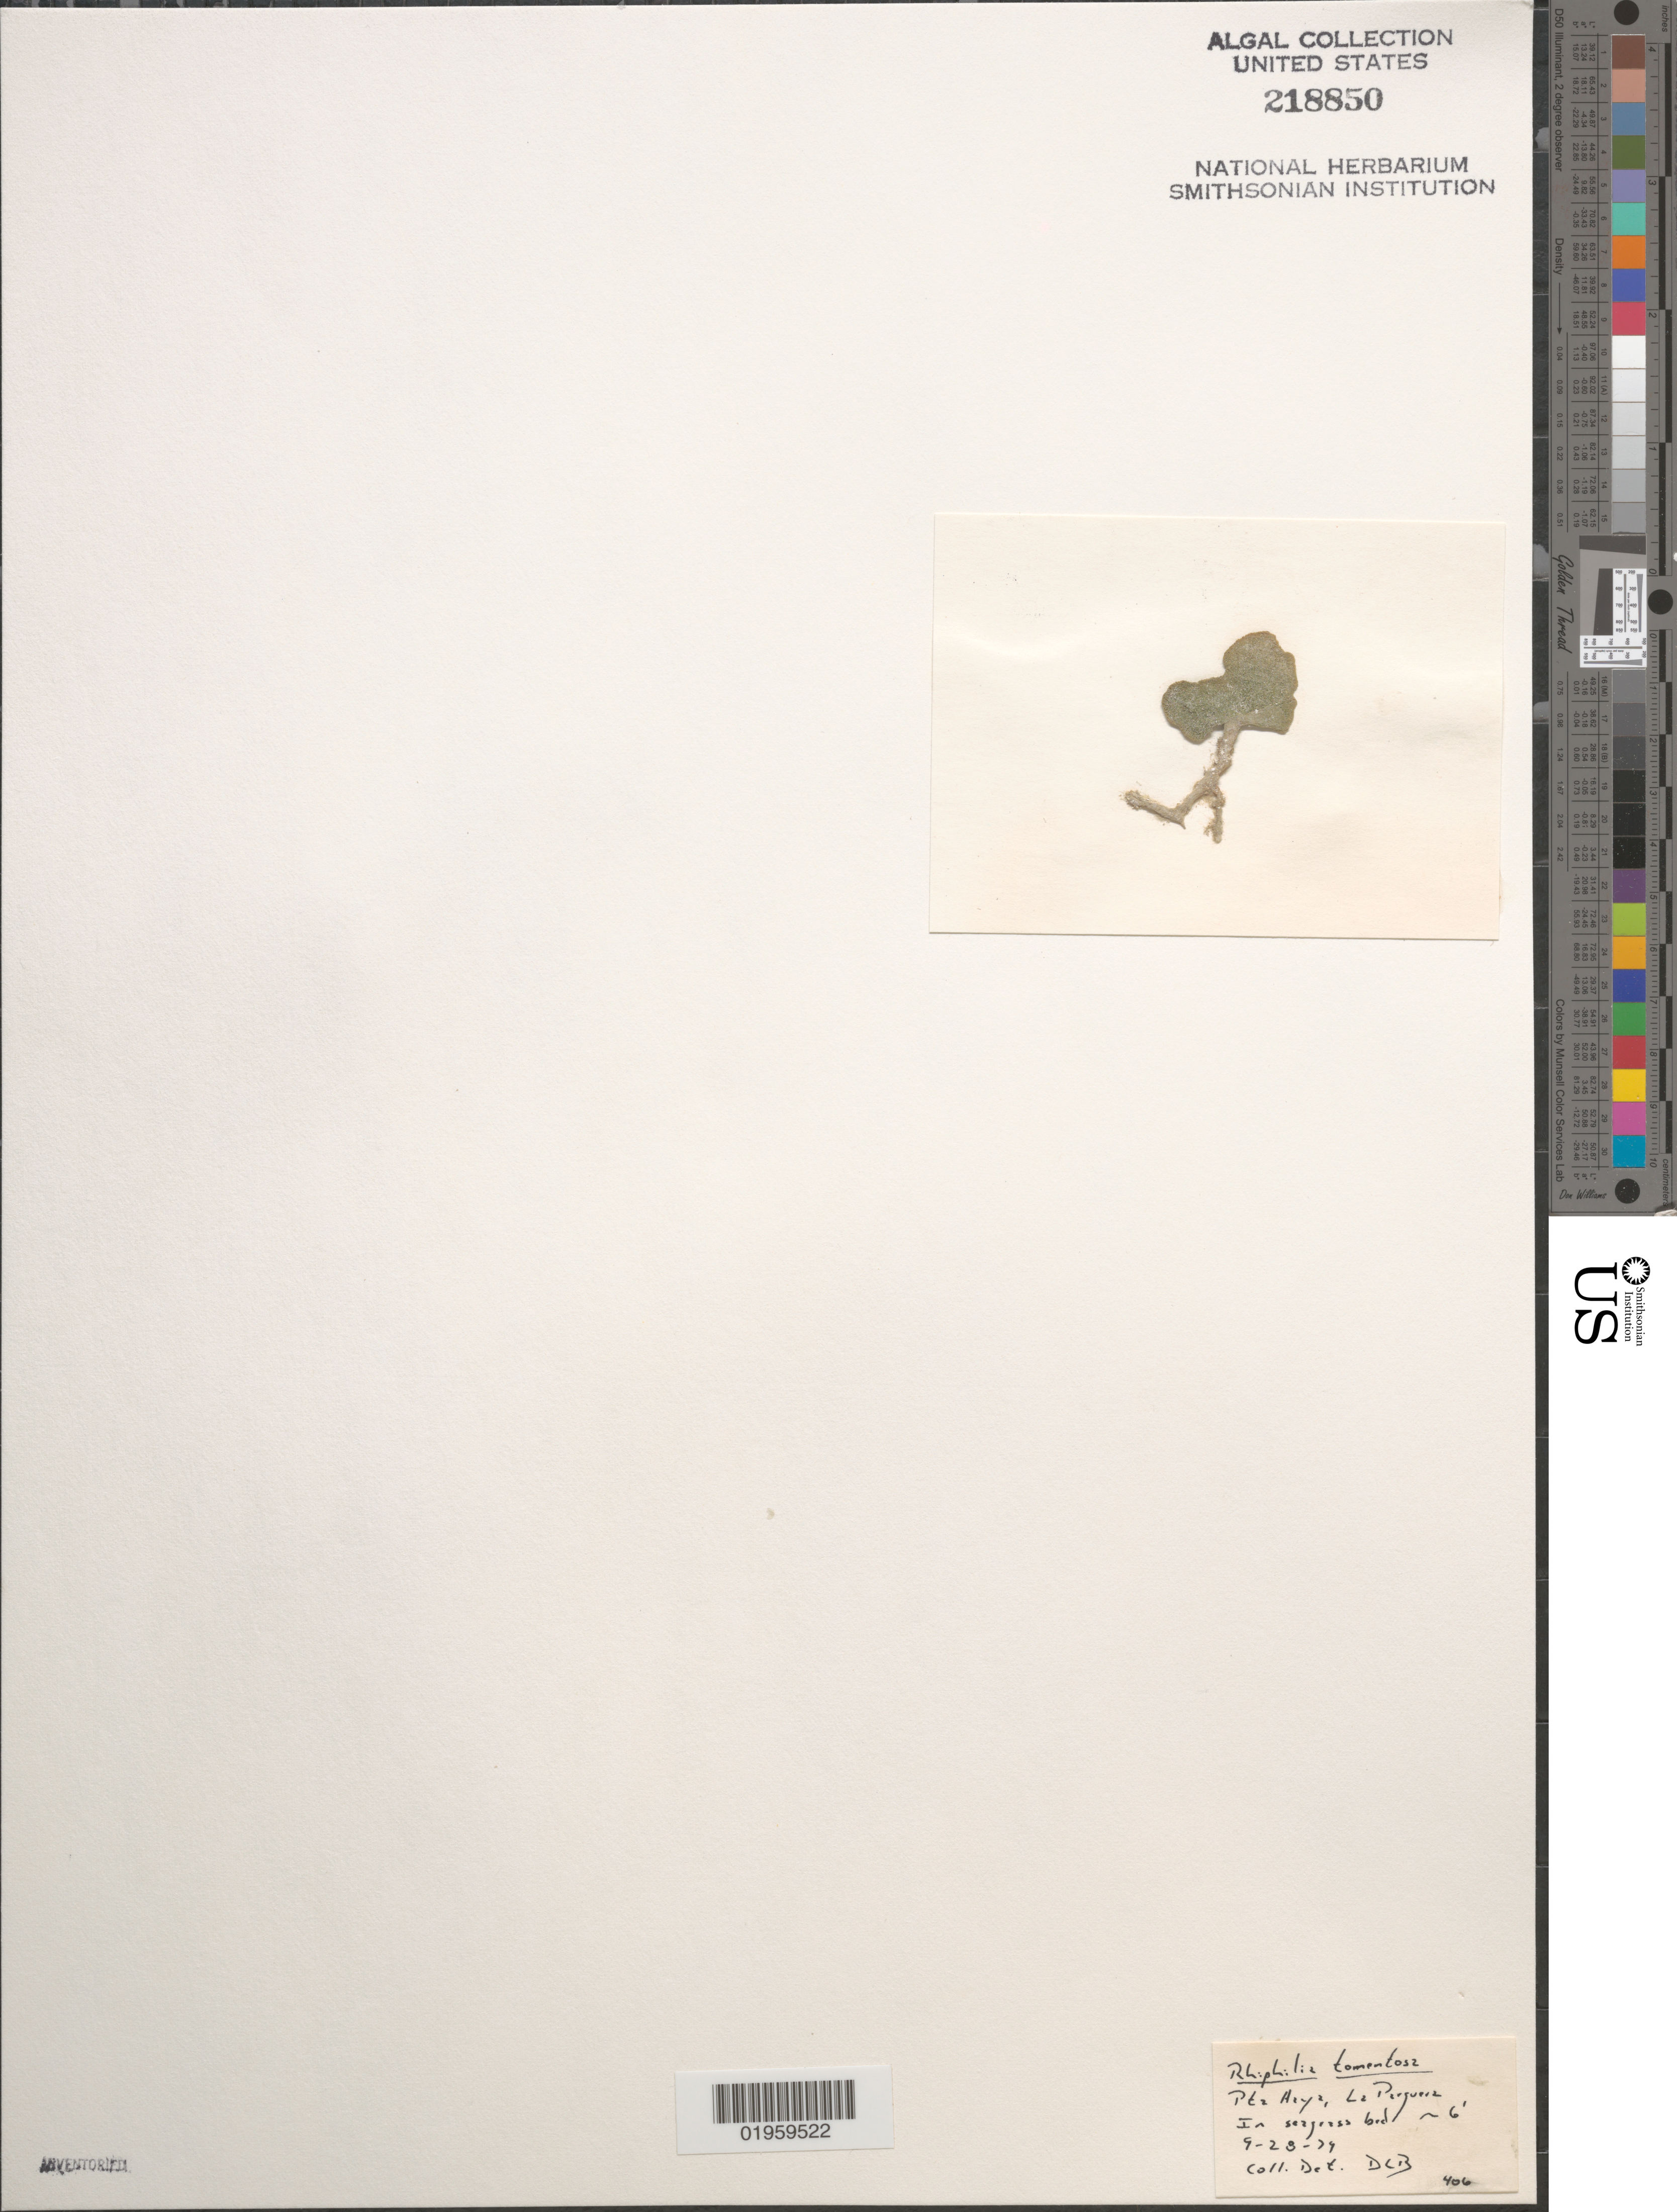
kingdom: Plantae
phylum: Chlorophyta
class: Ulvophyceae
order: Bryopsidales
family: Rhipiliaceae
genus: Rhipilia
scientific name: Rhipilia tomentosa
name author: Kütz.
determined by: Ballantine, D. L.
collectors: D.L. Ballantine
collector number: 406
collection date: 1979-09-28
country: Puerto Rico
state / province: Lajas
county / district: La Parguera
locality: Pta. Hoya. In seagrass bed.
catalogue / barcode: US 218850